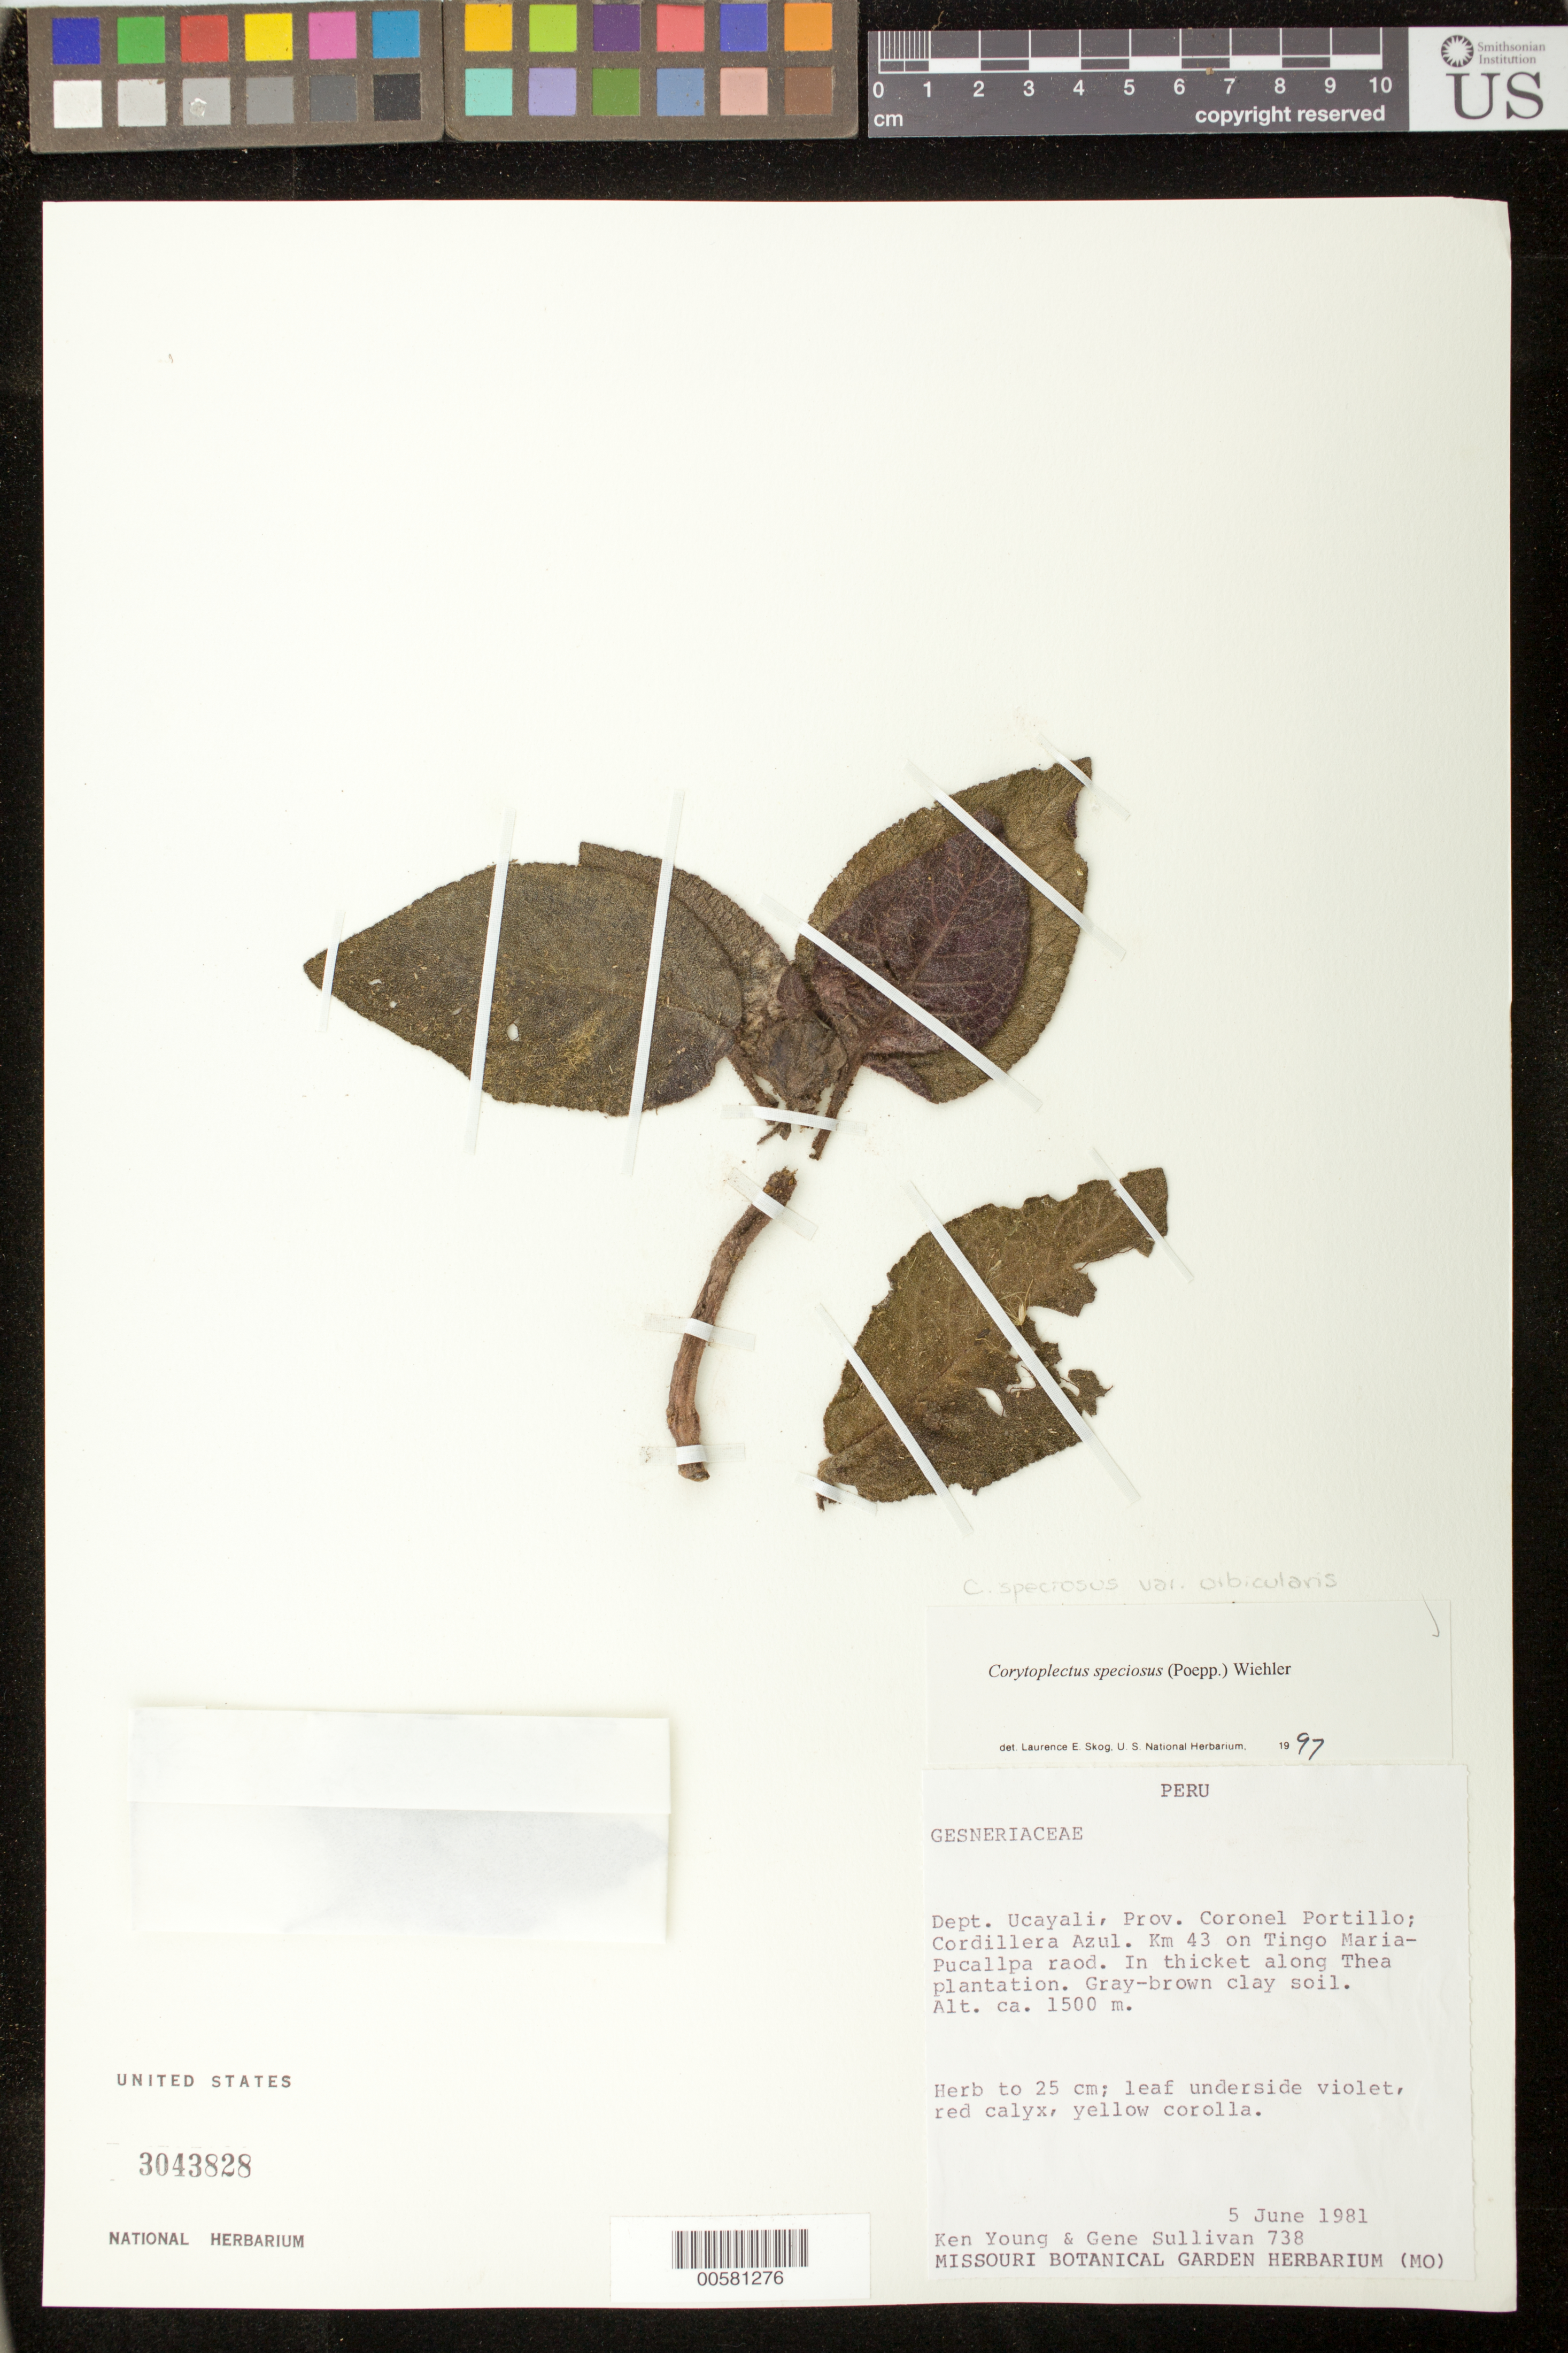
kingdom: Plantae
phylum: Tracheophyta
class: Magnoliopsida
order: Lamiales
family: Gesneriaceae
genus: Corytoplectus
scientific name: Corytoplectus speciosus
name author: (Poepp.) Wiehler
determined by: Skog, Laurence E.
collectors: K. Young & G. Sullivan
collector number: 738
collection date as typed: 05 Jun 1981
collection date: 1981-06-05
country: Peru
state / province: Ucayali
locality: Prov. Coronel Portillo, Cordillera Azul, km 43 on Tingo Maria - Pucallpa road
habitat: In thicket along Thea plantation; gray-brown clay soil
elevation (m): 1500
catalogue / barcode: US 3043828